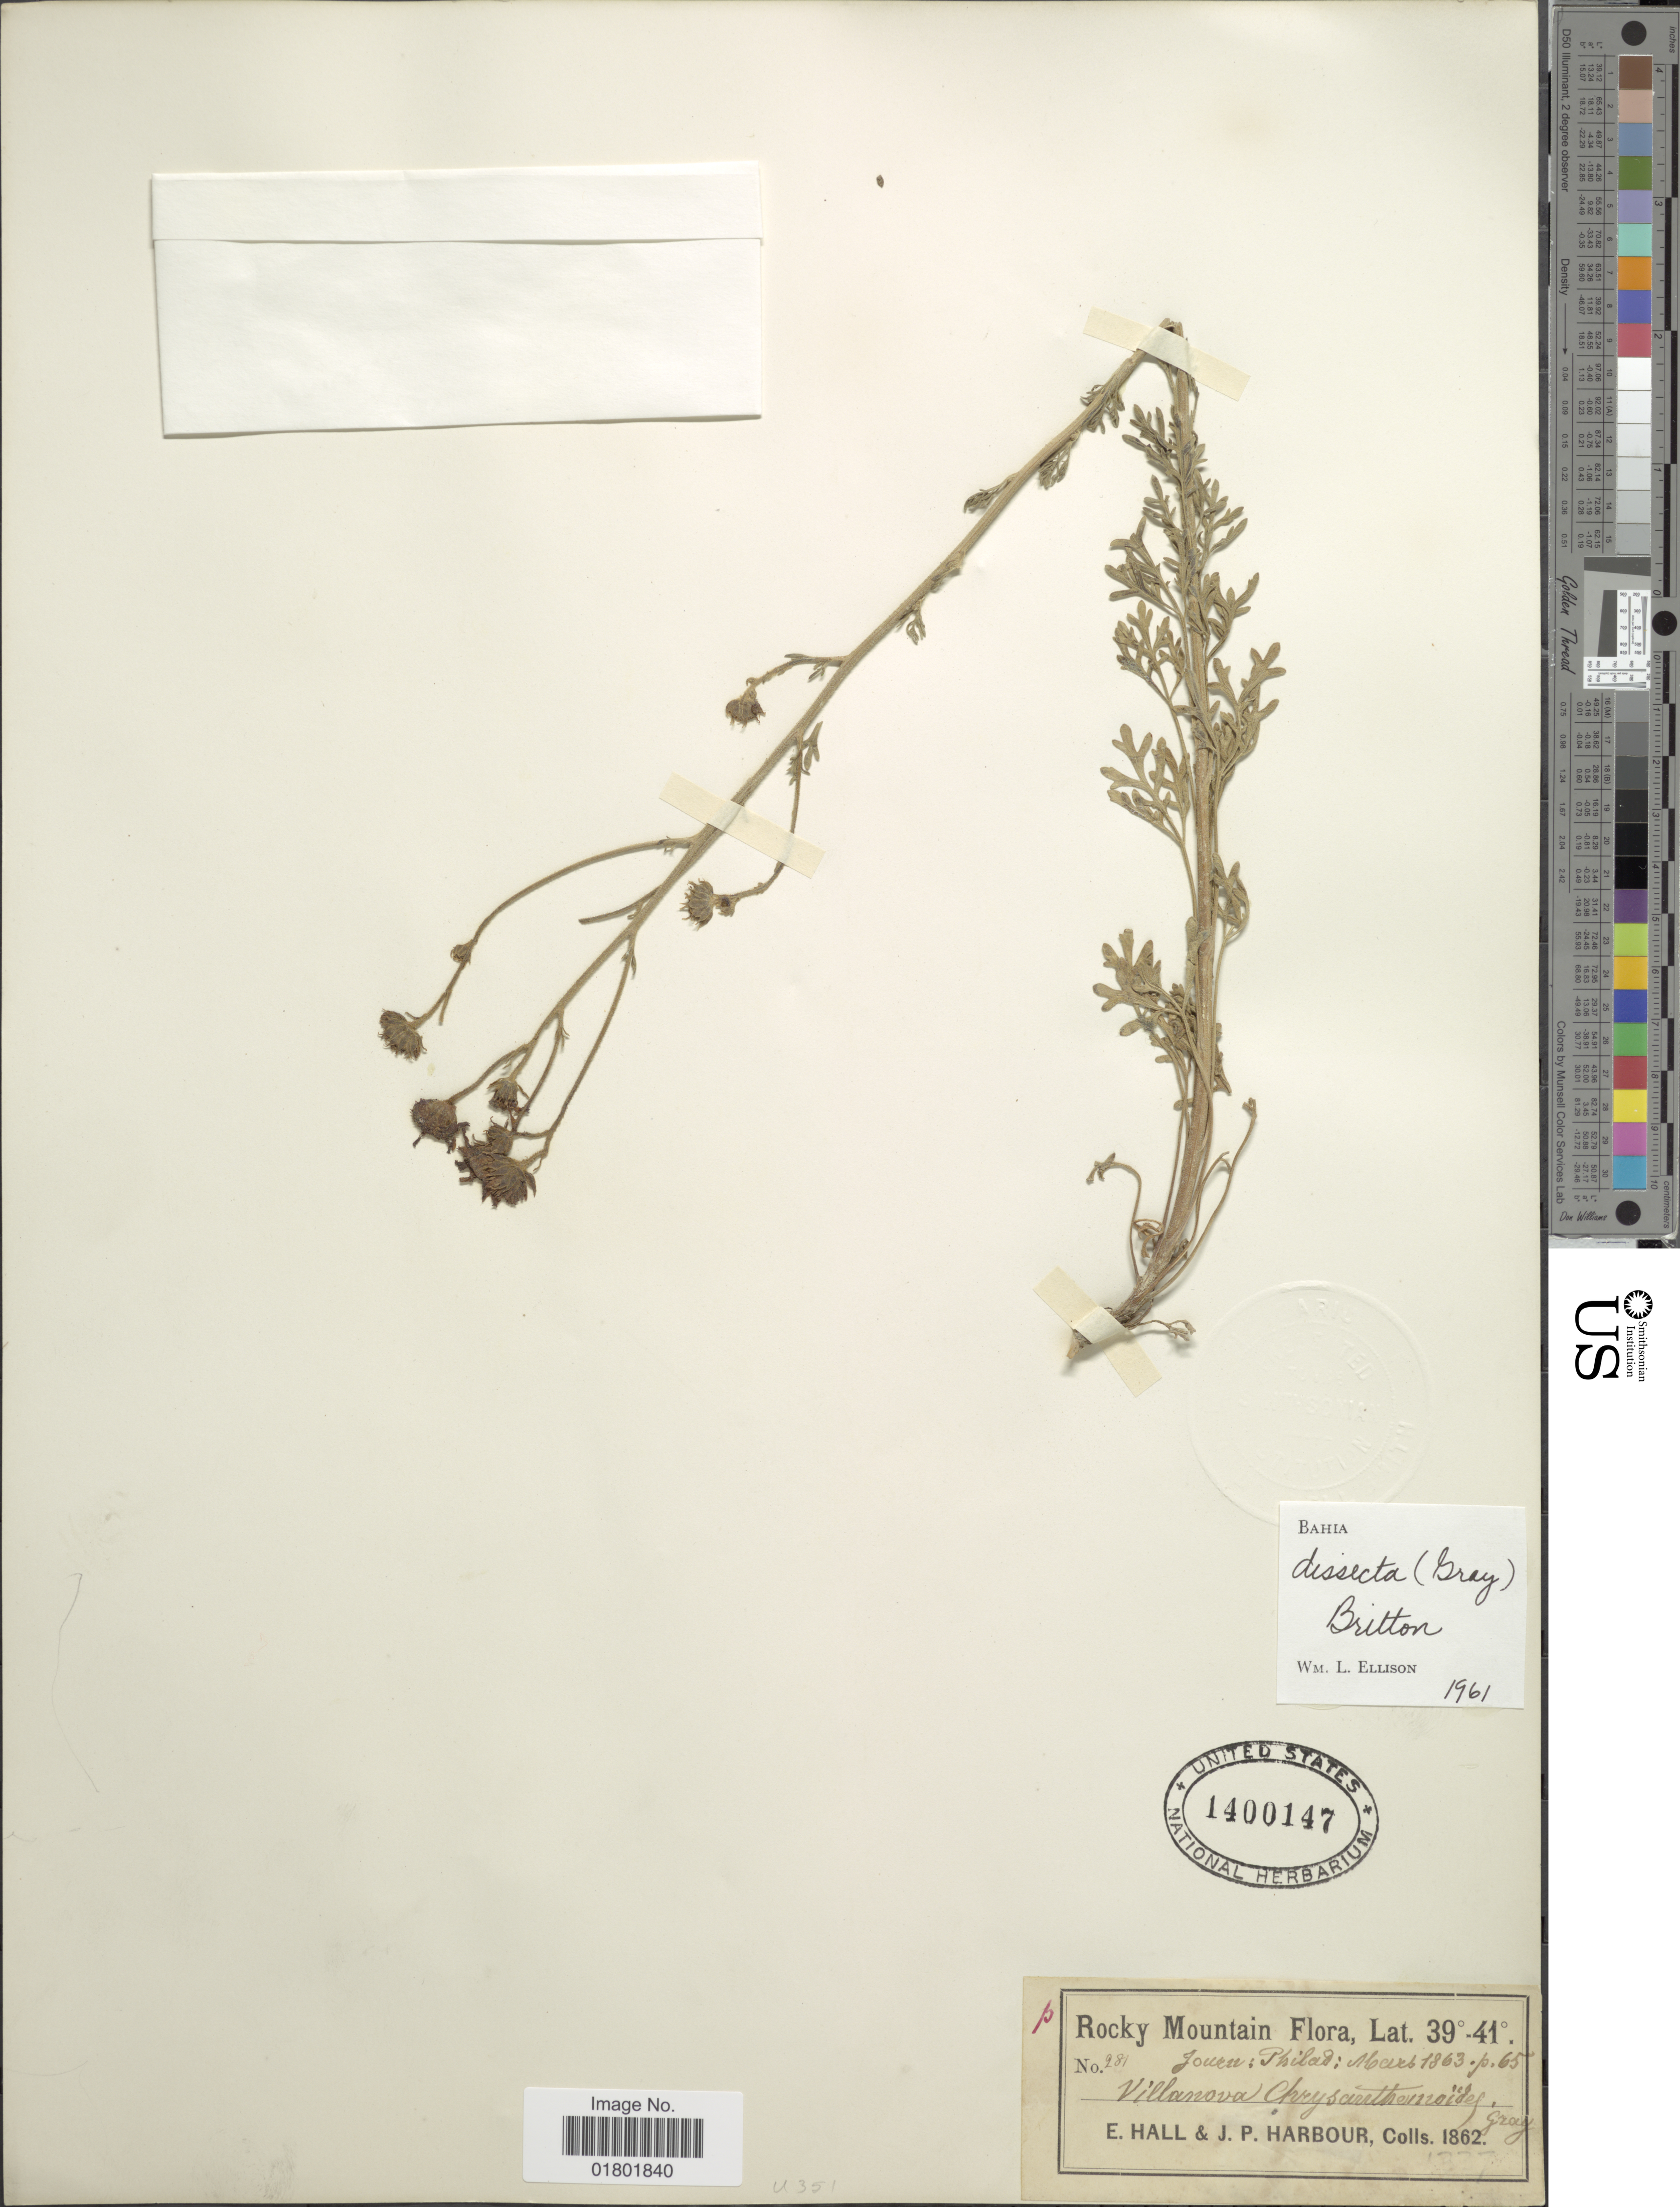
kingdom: Plantae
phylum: Tracheophyta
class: Magnoliopsida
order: Asterales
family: Asteraceae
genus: Bahia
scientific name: Bahia dissecta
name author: (A. Gray) Britton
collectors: E. Hall & J. Harbour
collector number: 281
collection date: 1862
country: United States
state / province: Colorado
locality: Rocky Mtns.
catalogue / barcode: US 1400147